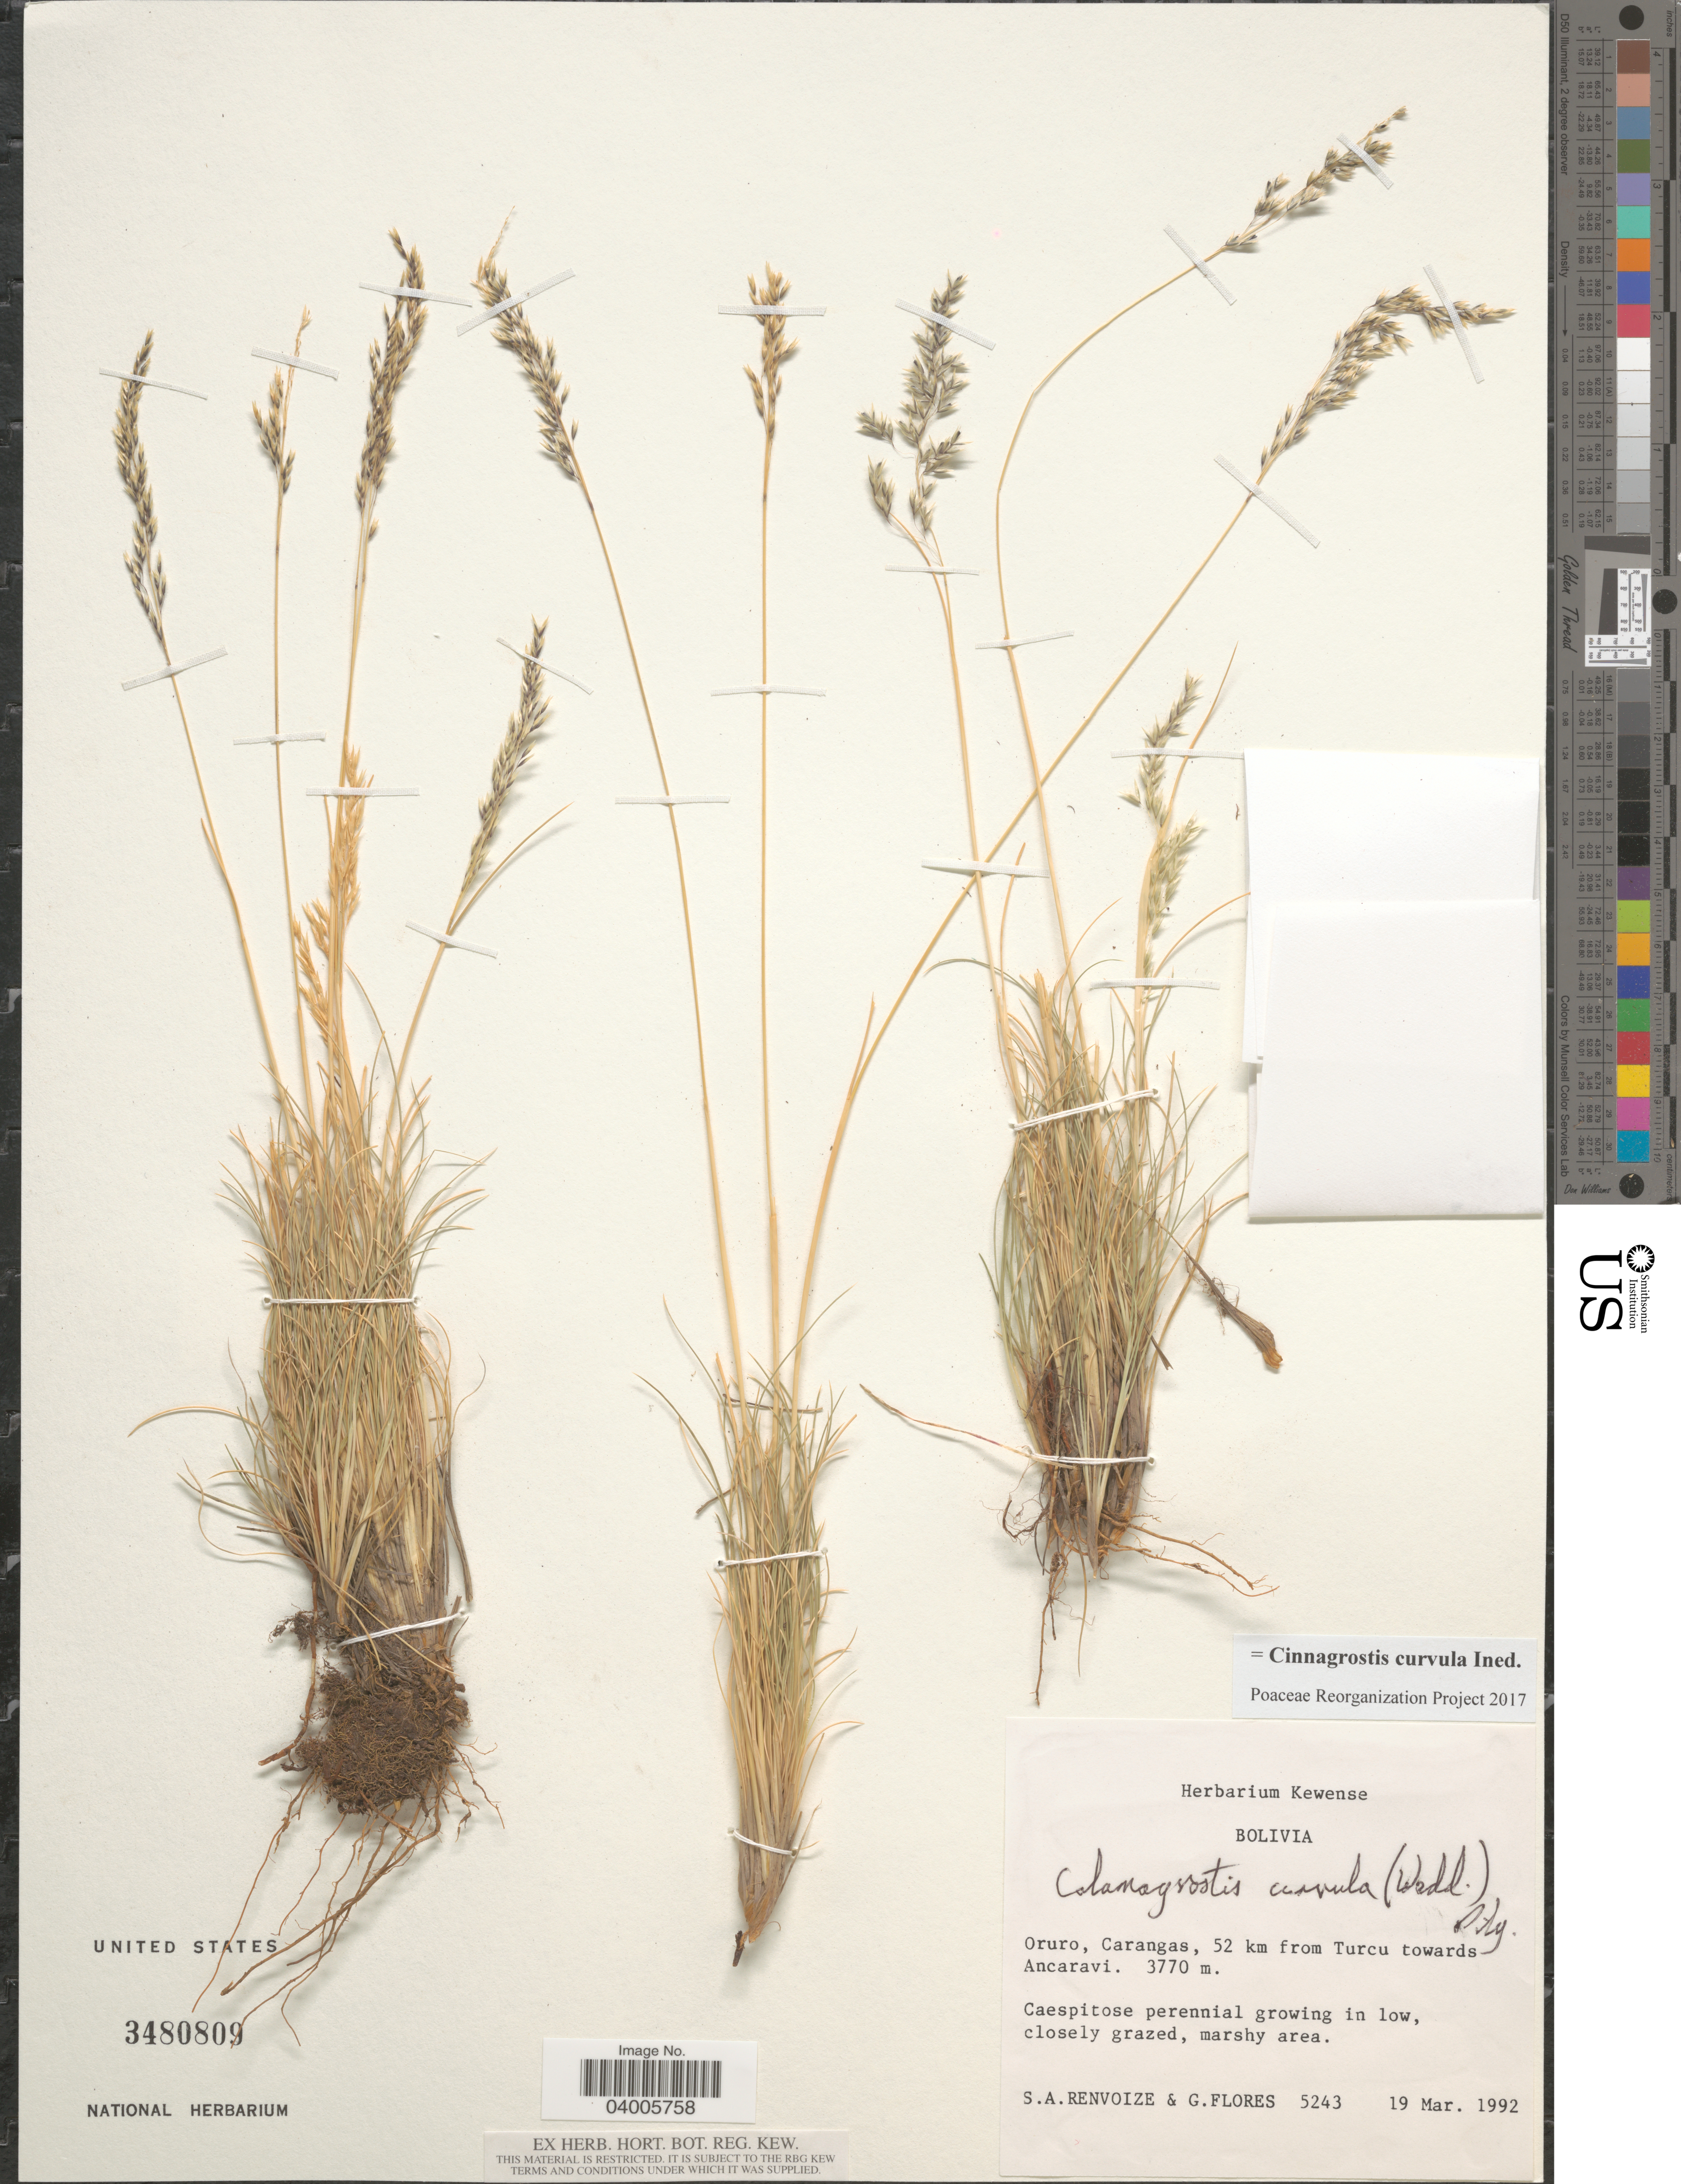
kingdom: Plantae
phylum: Tracheophyta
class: Liliopsida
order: Poales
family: Poaceae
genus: Cinnagrostis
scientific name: Cinnagrostis curvula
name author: (Wedd.) P.M. Peterson et al.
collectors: S. A. Renvoize & G. Flores F.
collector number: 5243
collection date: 1992-03-19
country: Bolivia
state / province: Oruro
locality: Carangas, 52 km from Turcu towards Ancaravi.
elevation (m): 3770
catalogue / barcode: US 3480809